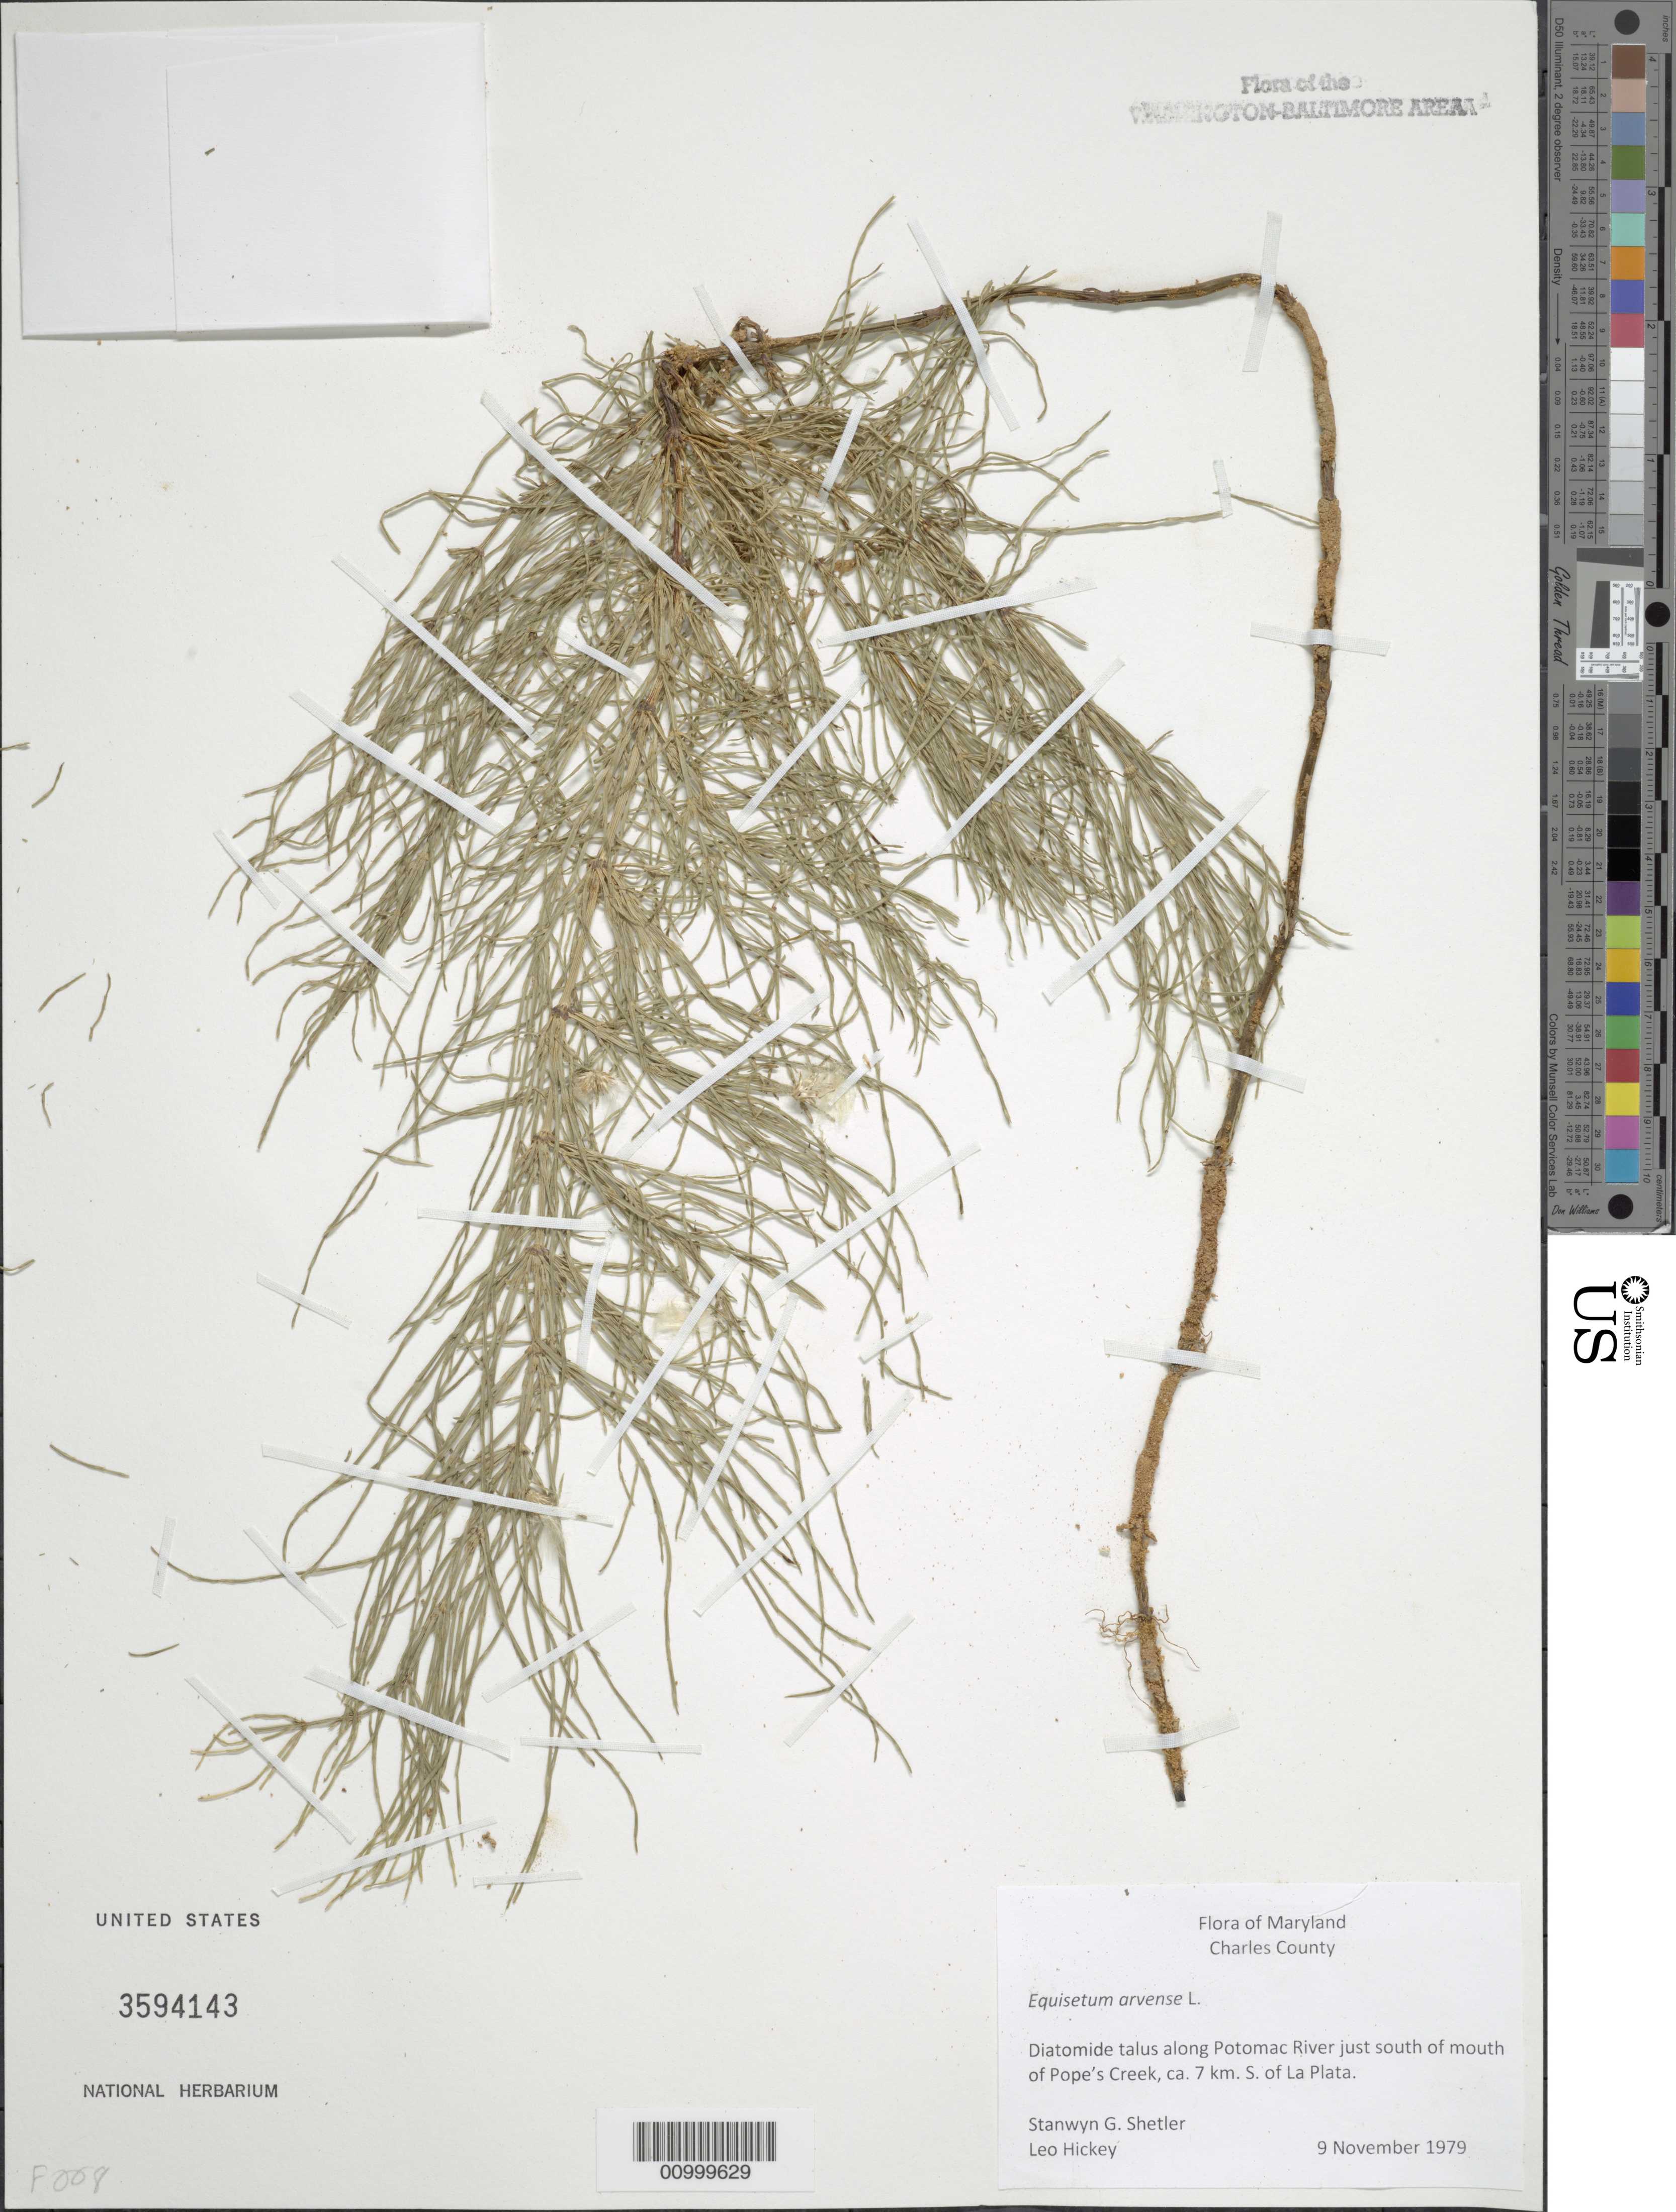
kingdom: Plantae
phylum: Tracheophyta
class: Polypodiopsida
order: Equisetales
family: Equisetaceae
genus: Equisetum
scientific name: Equisetum arvense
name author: L.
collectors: S. Shetler & L. Hickey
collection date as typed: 9 November 1979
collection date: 1979-11-09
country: United States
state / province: Maryland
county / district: Charles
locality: Along Potomac River just south of mouth of Pope's Creek, ca. 7 km. S of La Plata.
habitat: diatomide talus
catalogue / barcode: US 3594143